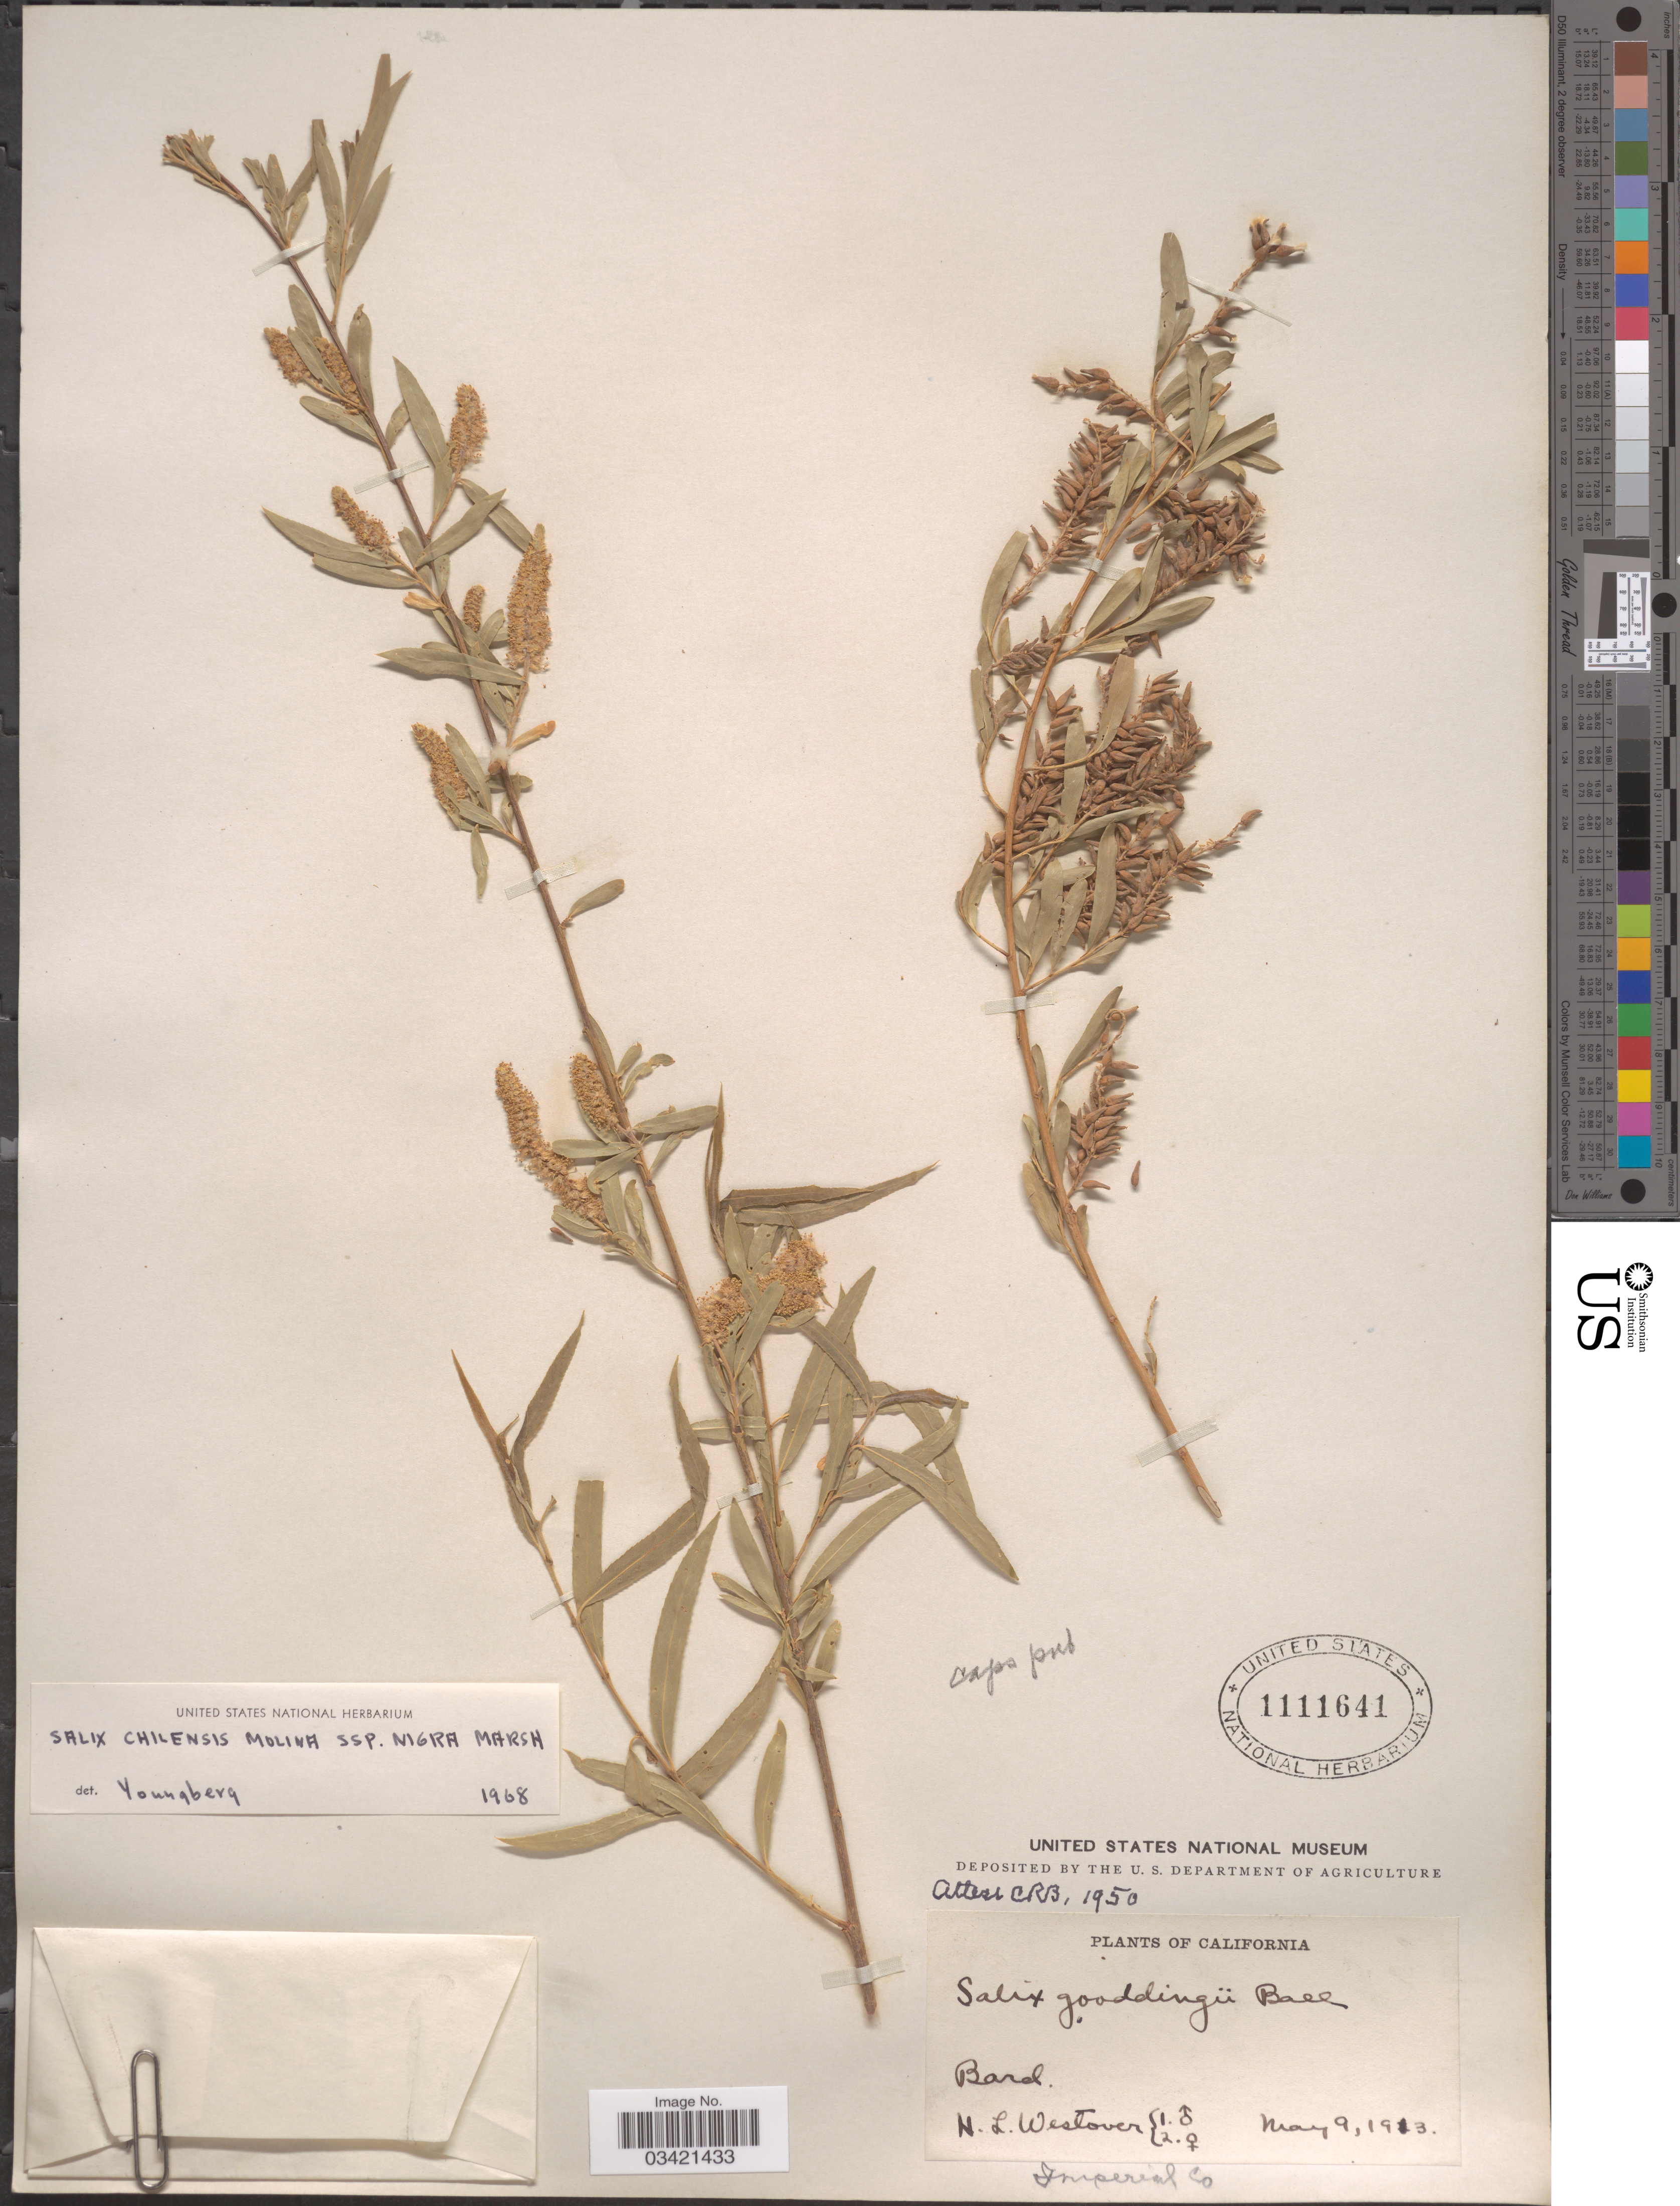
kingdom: Plantae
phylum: Tracheophyta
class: Magnoliopsida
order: Malpighiales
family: Salicaceae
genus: Salix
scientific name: Salix gooddingii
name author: C.R. Ball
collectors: H. Westover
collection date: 1913-05-09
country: United States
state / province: California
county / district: Imperial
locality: Bard. Imperial Co.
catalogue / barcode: US 1111641